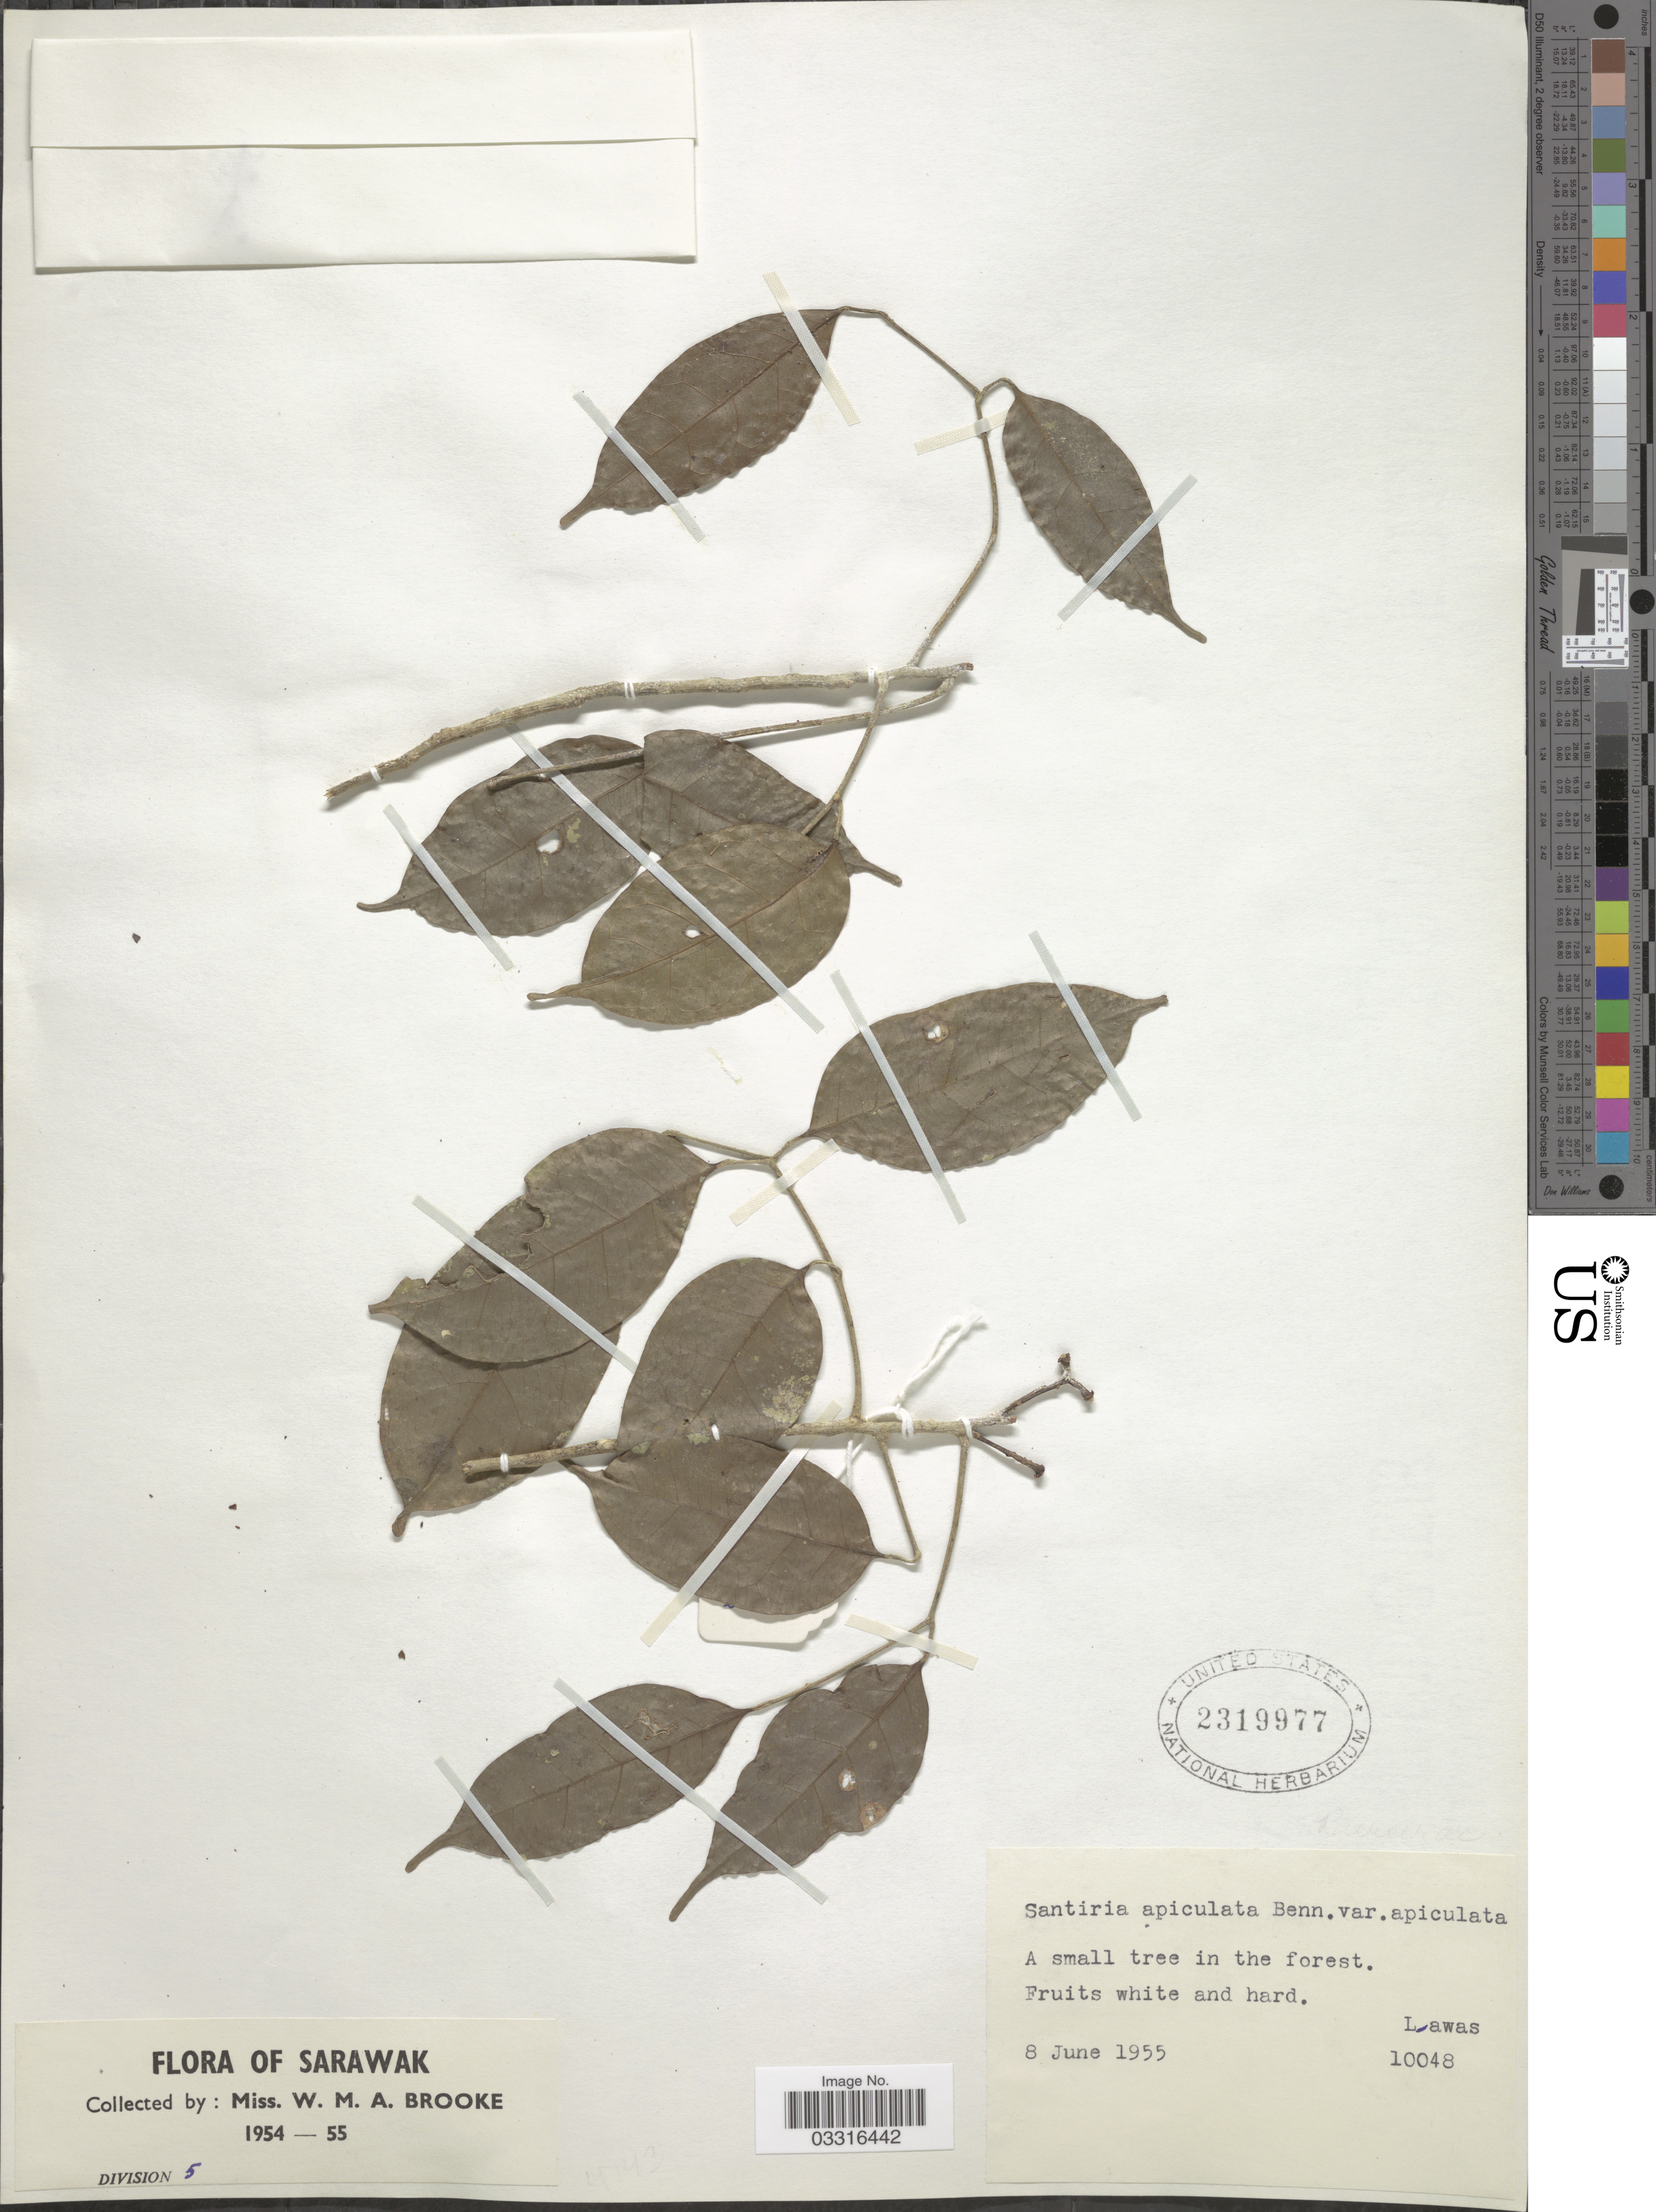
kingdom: Plantae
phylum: Tracheophyta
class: Magnoliopsida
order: Sapindales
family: Burseraceae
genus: Santiria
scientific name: Santiria apiculata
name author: A.W. Benn.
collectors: W. Brooke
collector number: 10048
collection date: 1955-06-08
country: Malaysia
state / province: Sarawak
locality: Lawas.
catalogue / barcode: US 2319977